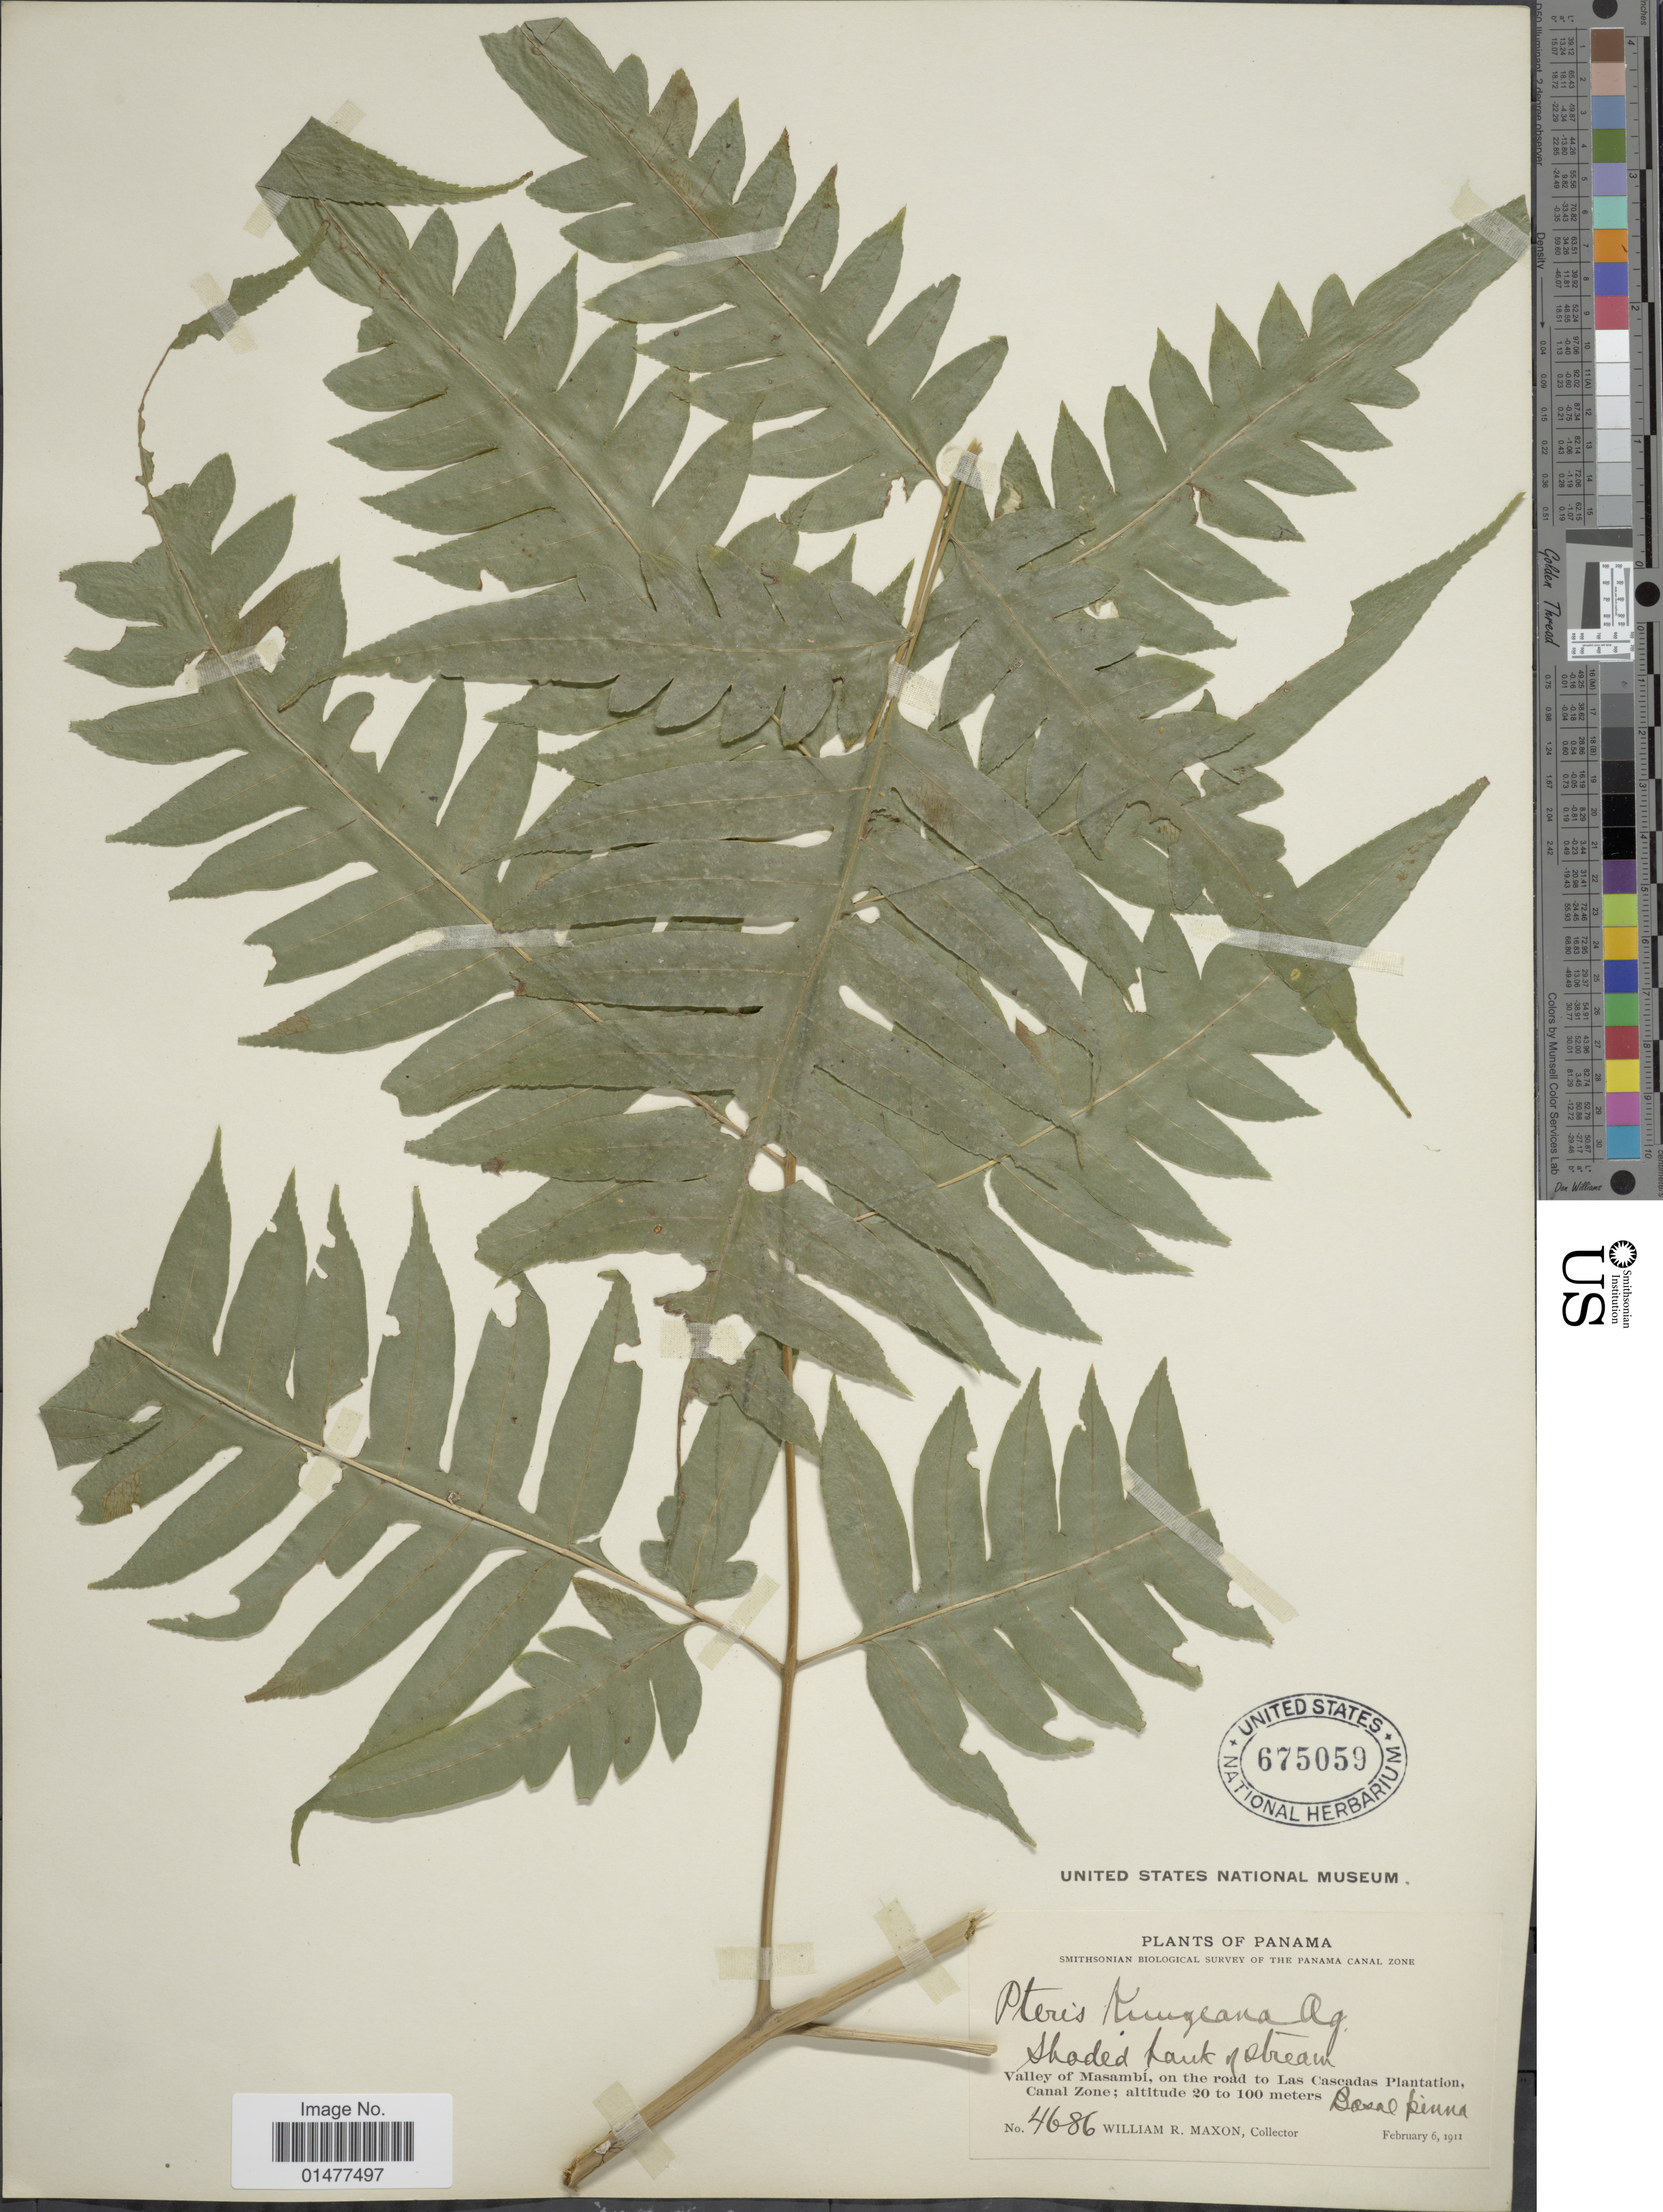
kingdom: Plantae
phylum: Tracheophyta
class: Polypodiopsida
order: Polypodiales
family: Pteridaceae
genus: Pteris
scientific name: Pteris altissima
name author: Poir.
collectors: W. R. Maxon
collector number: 4686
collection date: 1911-02-06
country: Panama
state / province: Colón / Panamá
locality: Valley of Masambi, on the road to Las Cascadas Plantation, Canal Zone.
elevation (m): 20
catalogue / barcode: US 675059